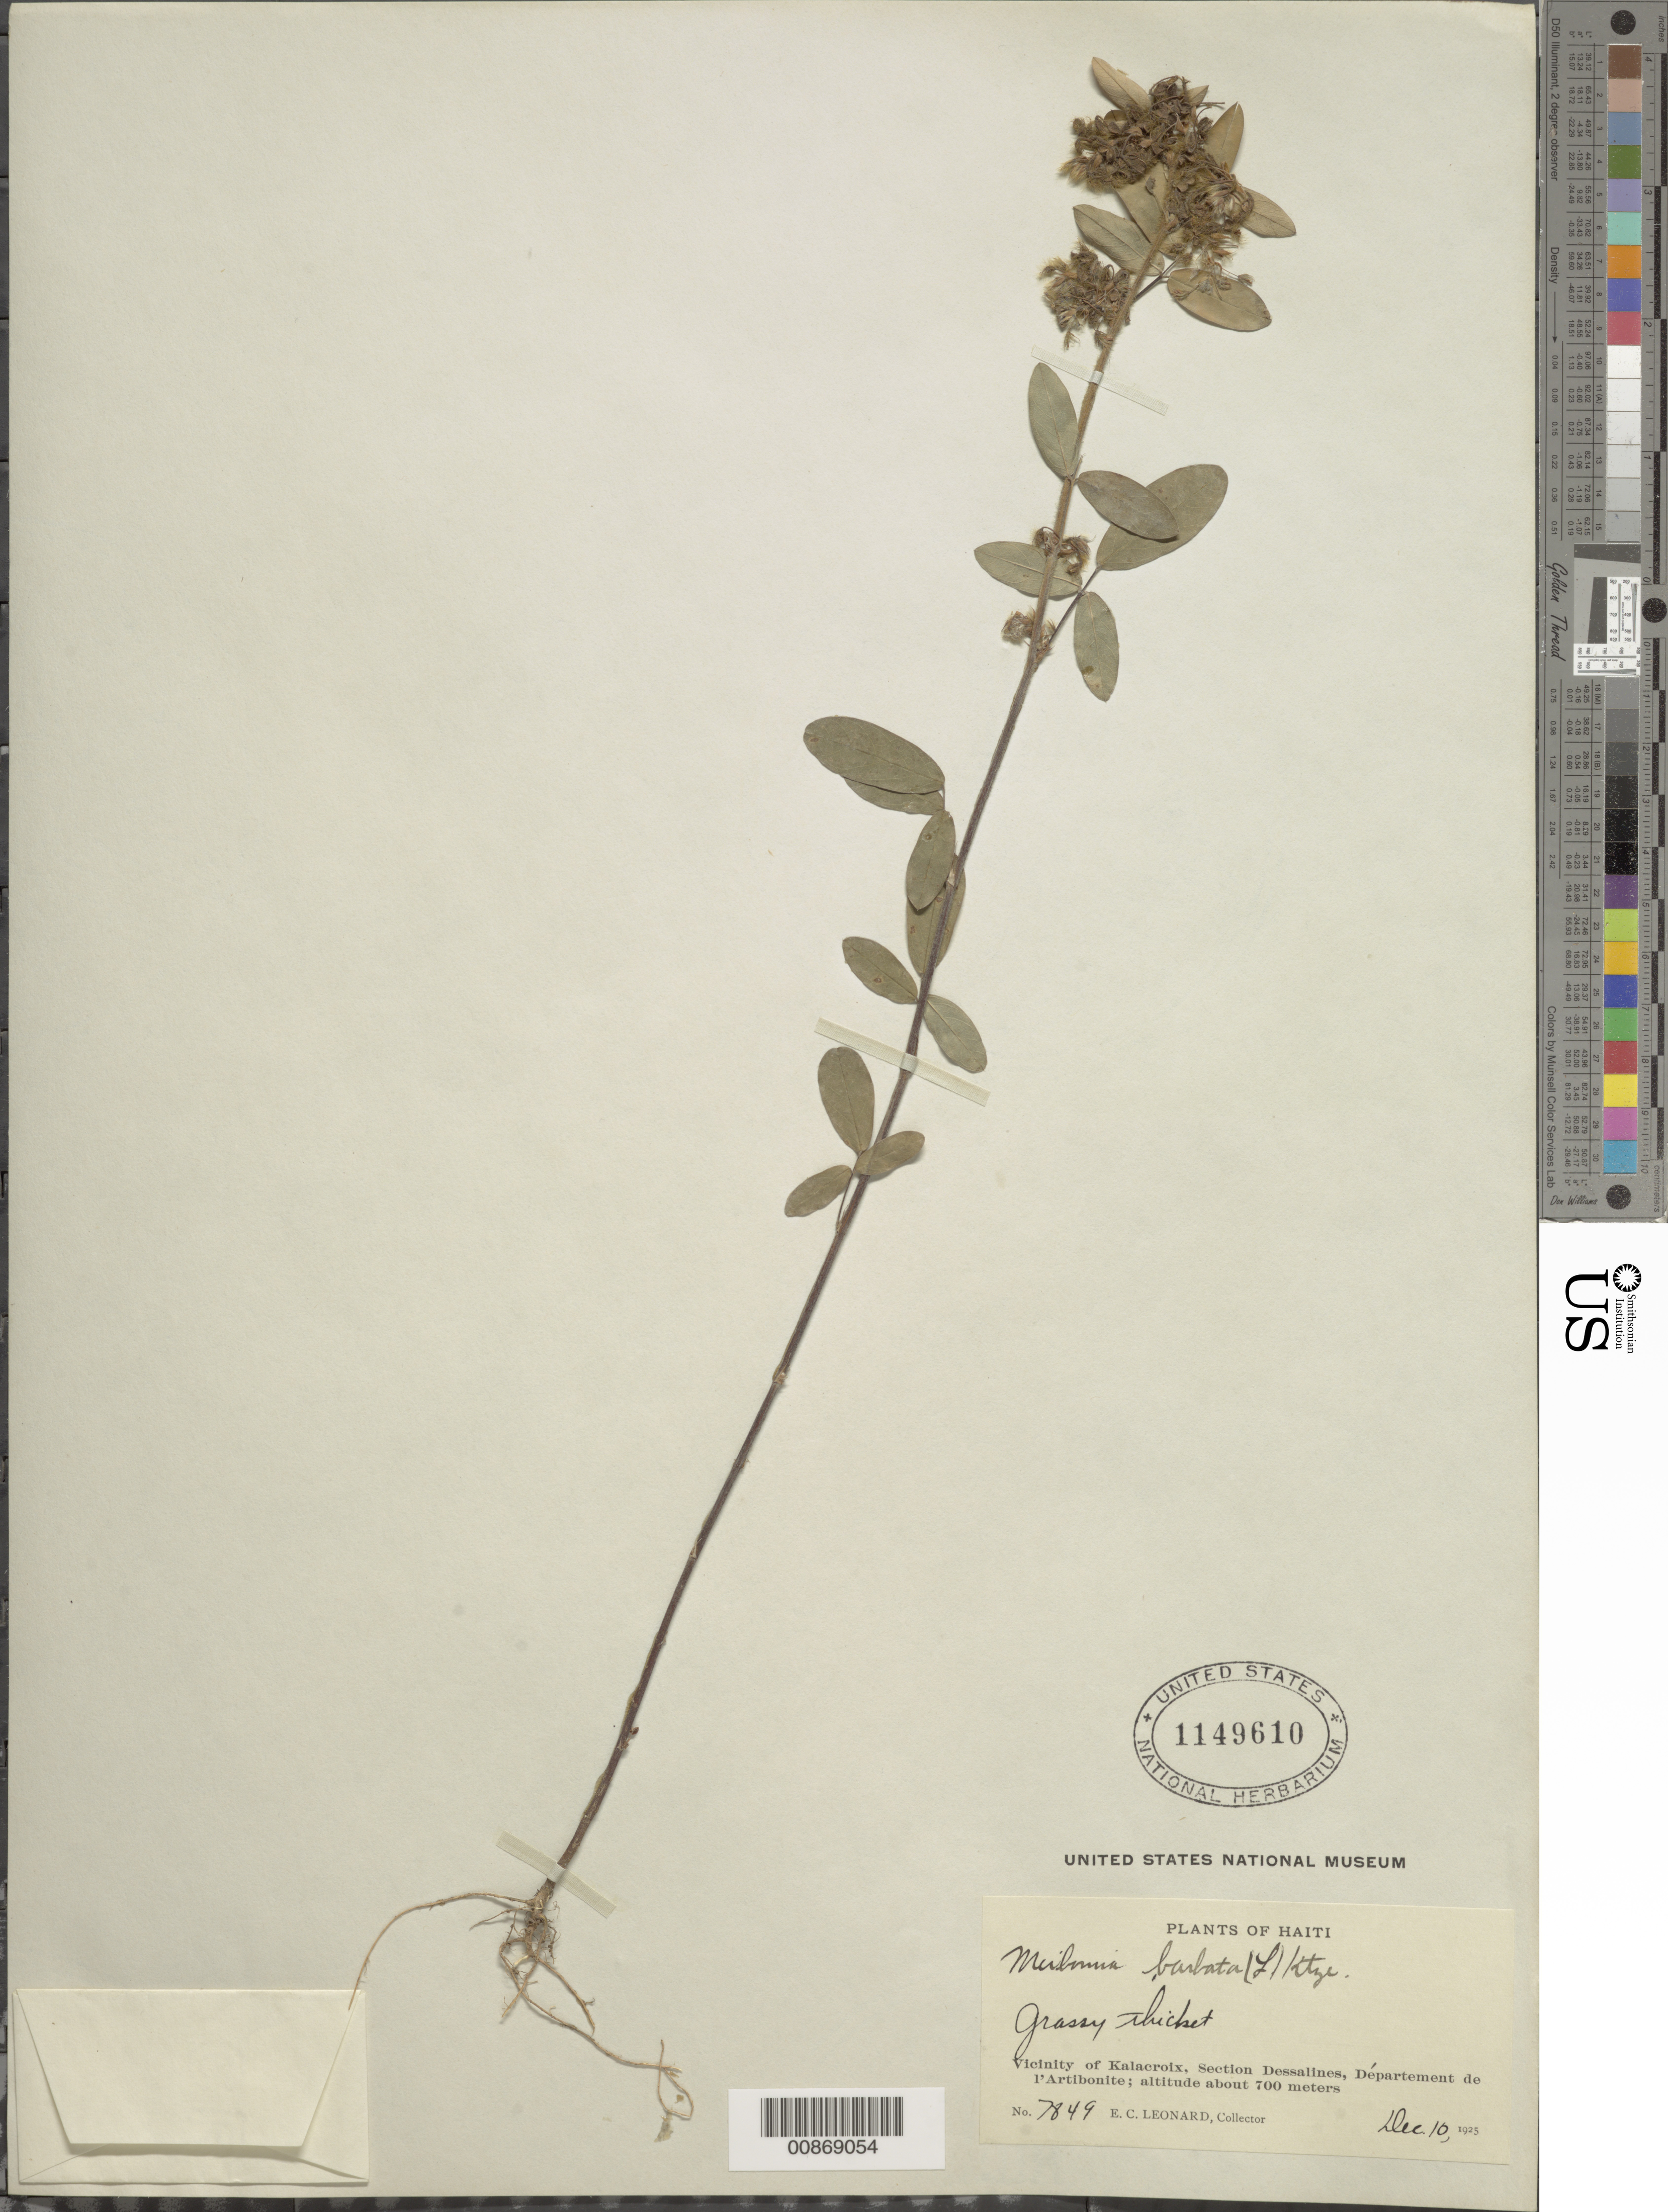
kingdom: Plantae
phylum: Tracheophyta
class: Magnoliopsida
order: Fabales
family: Fabaceae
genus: Grona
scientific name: Grona barbata var. barbata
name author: (L.) H. Ohashi & K. Ohashi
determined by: Strong, Mark T., (BOT), Smithsonian Institution - National Museum of Natural History (UNITED STATES)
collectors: E. C. Leonard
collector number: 7849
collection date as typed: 10 Dec 1925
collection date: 1925-12-10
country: Haiti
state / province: Artibonite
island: Hispaniola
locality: Vicinity of Kalacroix, Section Dessalines.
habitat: Grassy thicket.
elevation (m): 700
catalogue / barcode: US 1149610